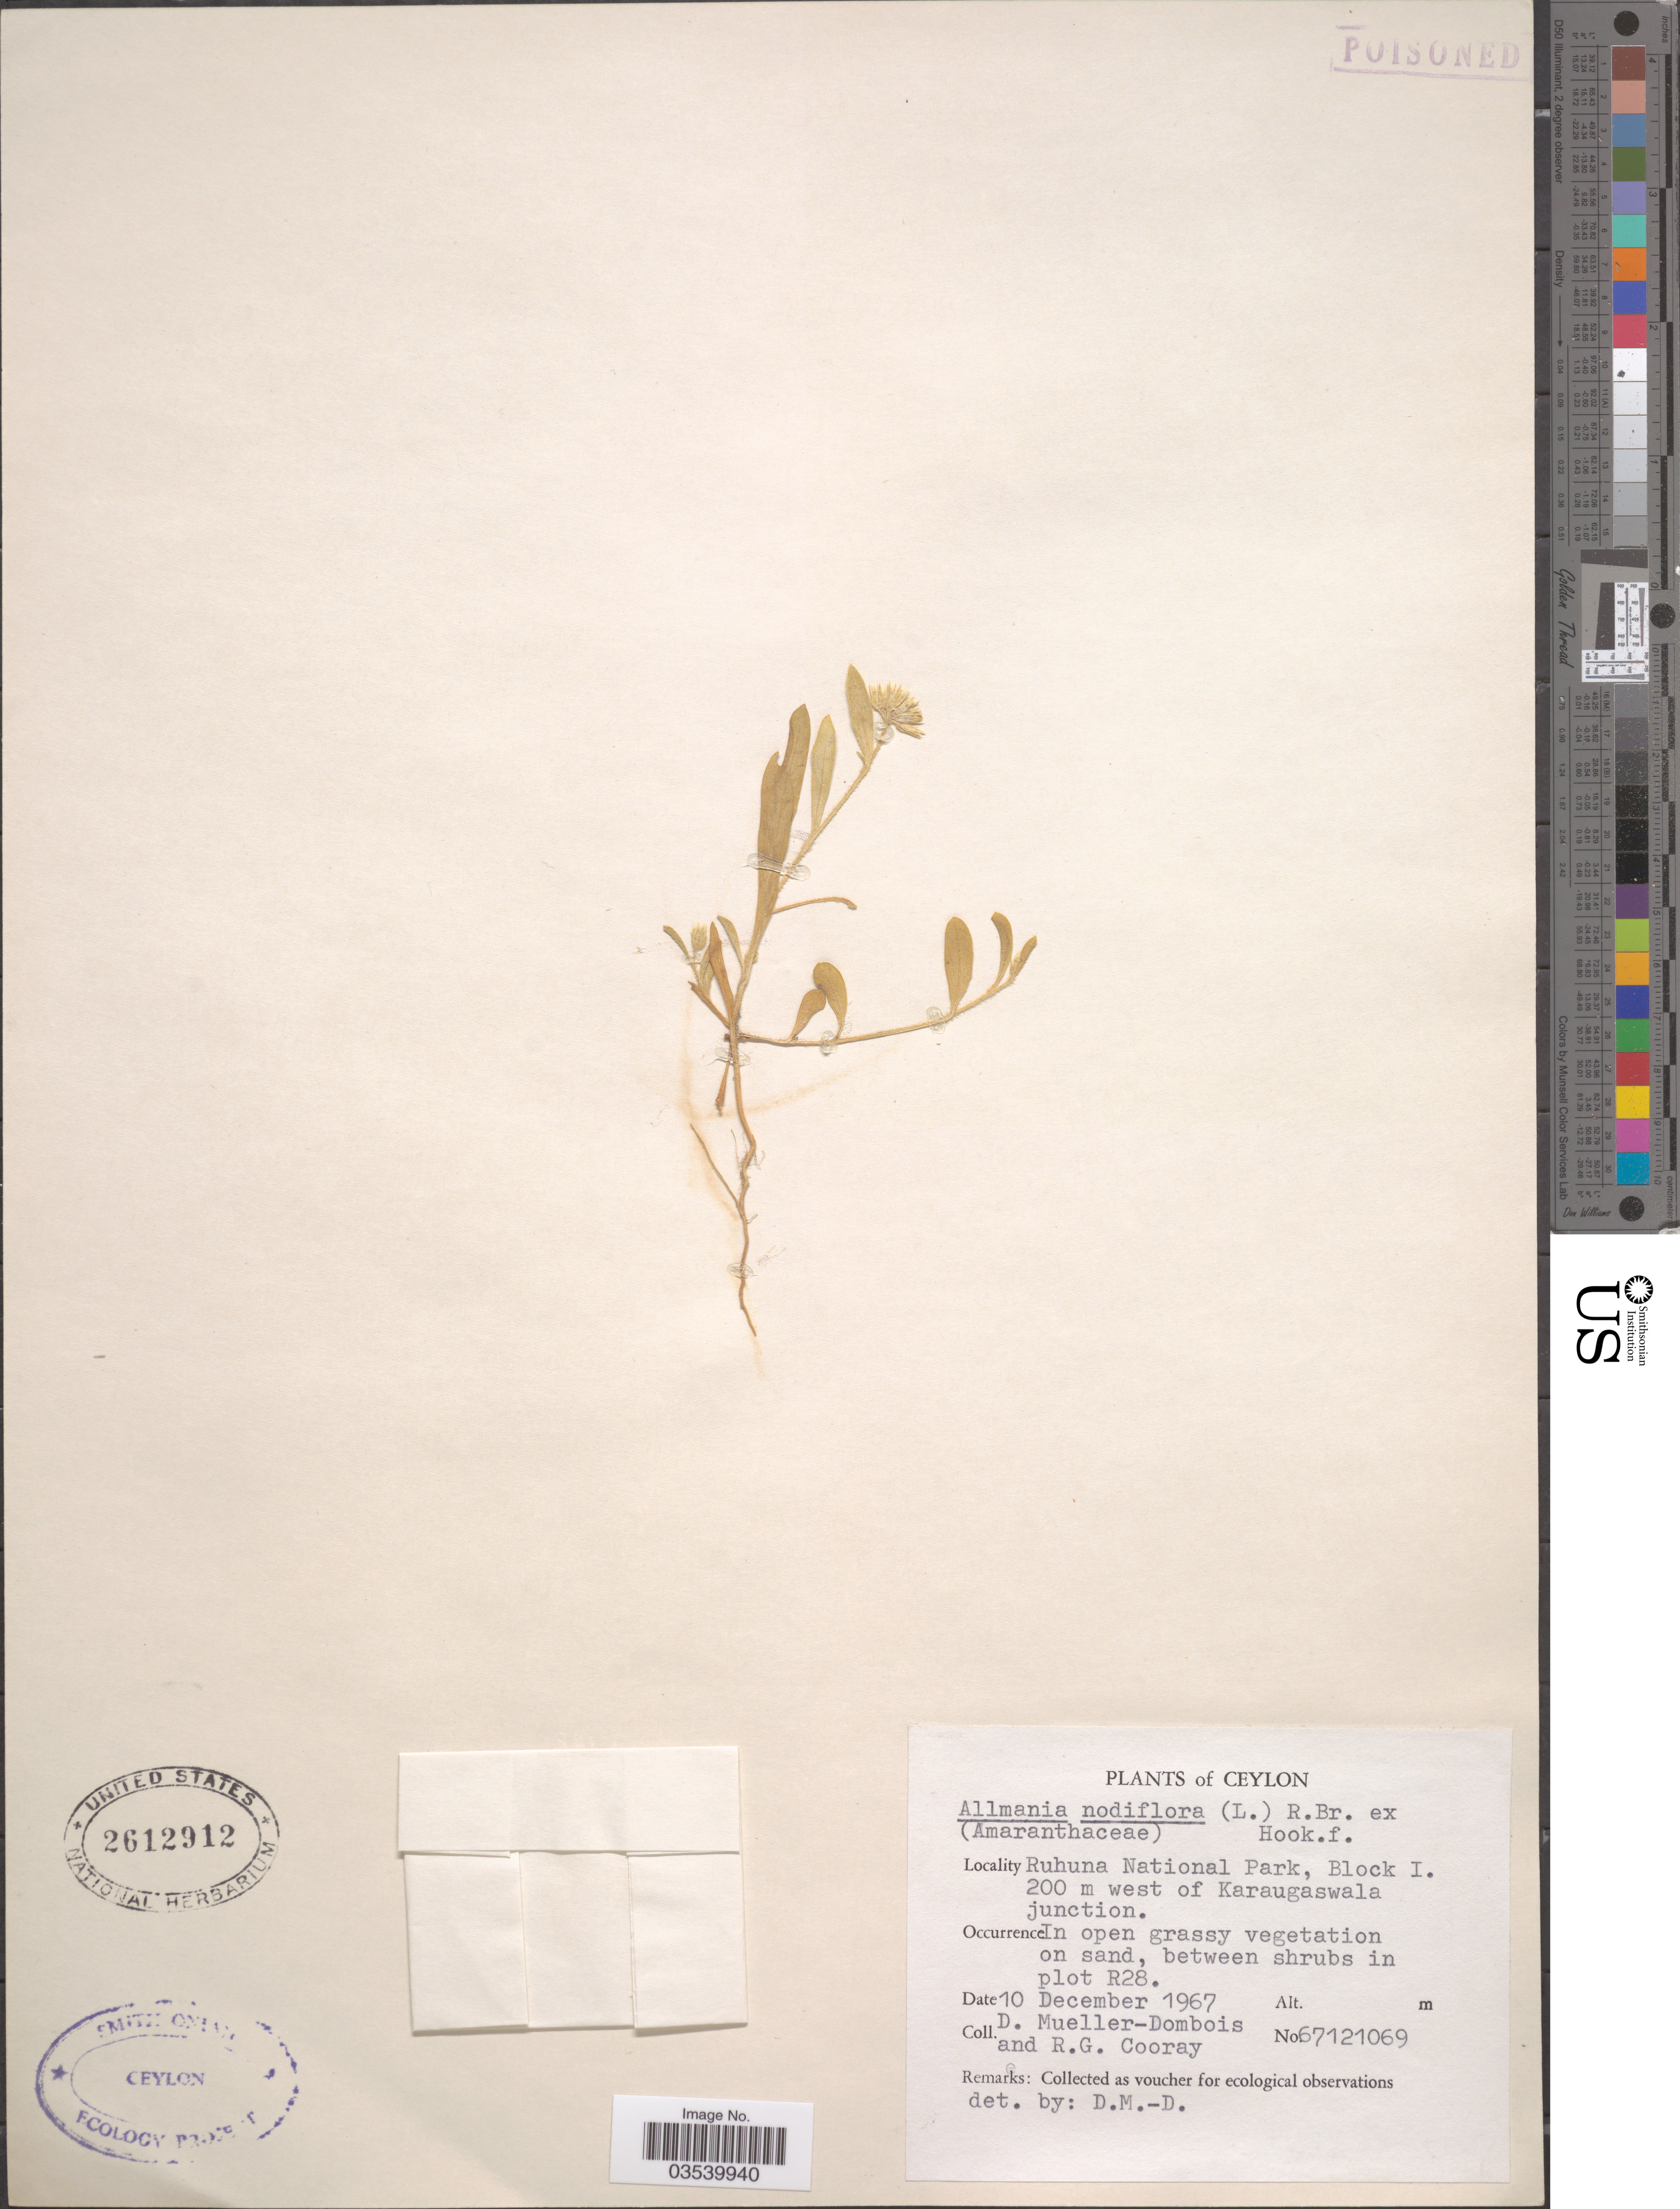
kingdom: Plantae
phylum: Tracheophyta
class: Magnoliopsida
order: Caryophyllales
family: Amaranthaceae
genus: Allmania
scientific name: Allmania nodiflora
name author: (L.) R. Br. ex Wight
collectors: D. Mueller-Dombois & R. Cooray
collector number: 67121069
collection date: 1967-12-10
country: Sri Lanka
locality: Ceylon. Ruhuna National Park, Block I. 200 m west of Karaugaswala junction. Between shrubs in plot R28.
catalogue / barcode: US 2612912